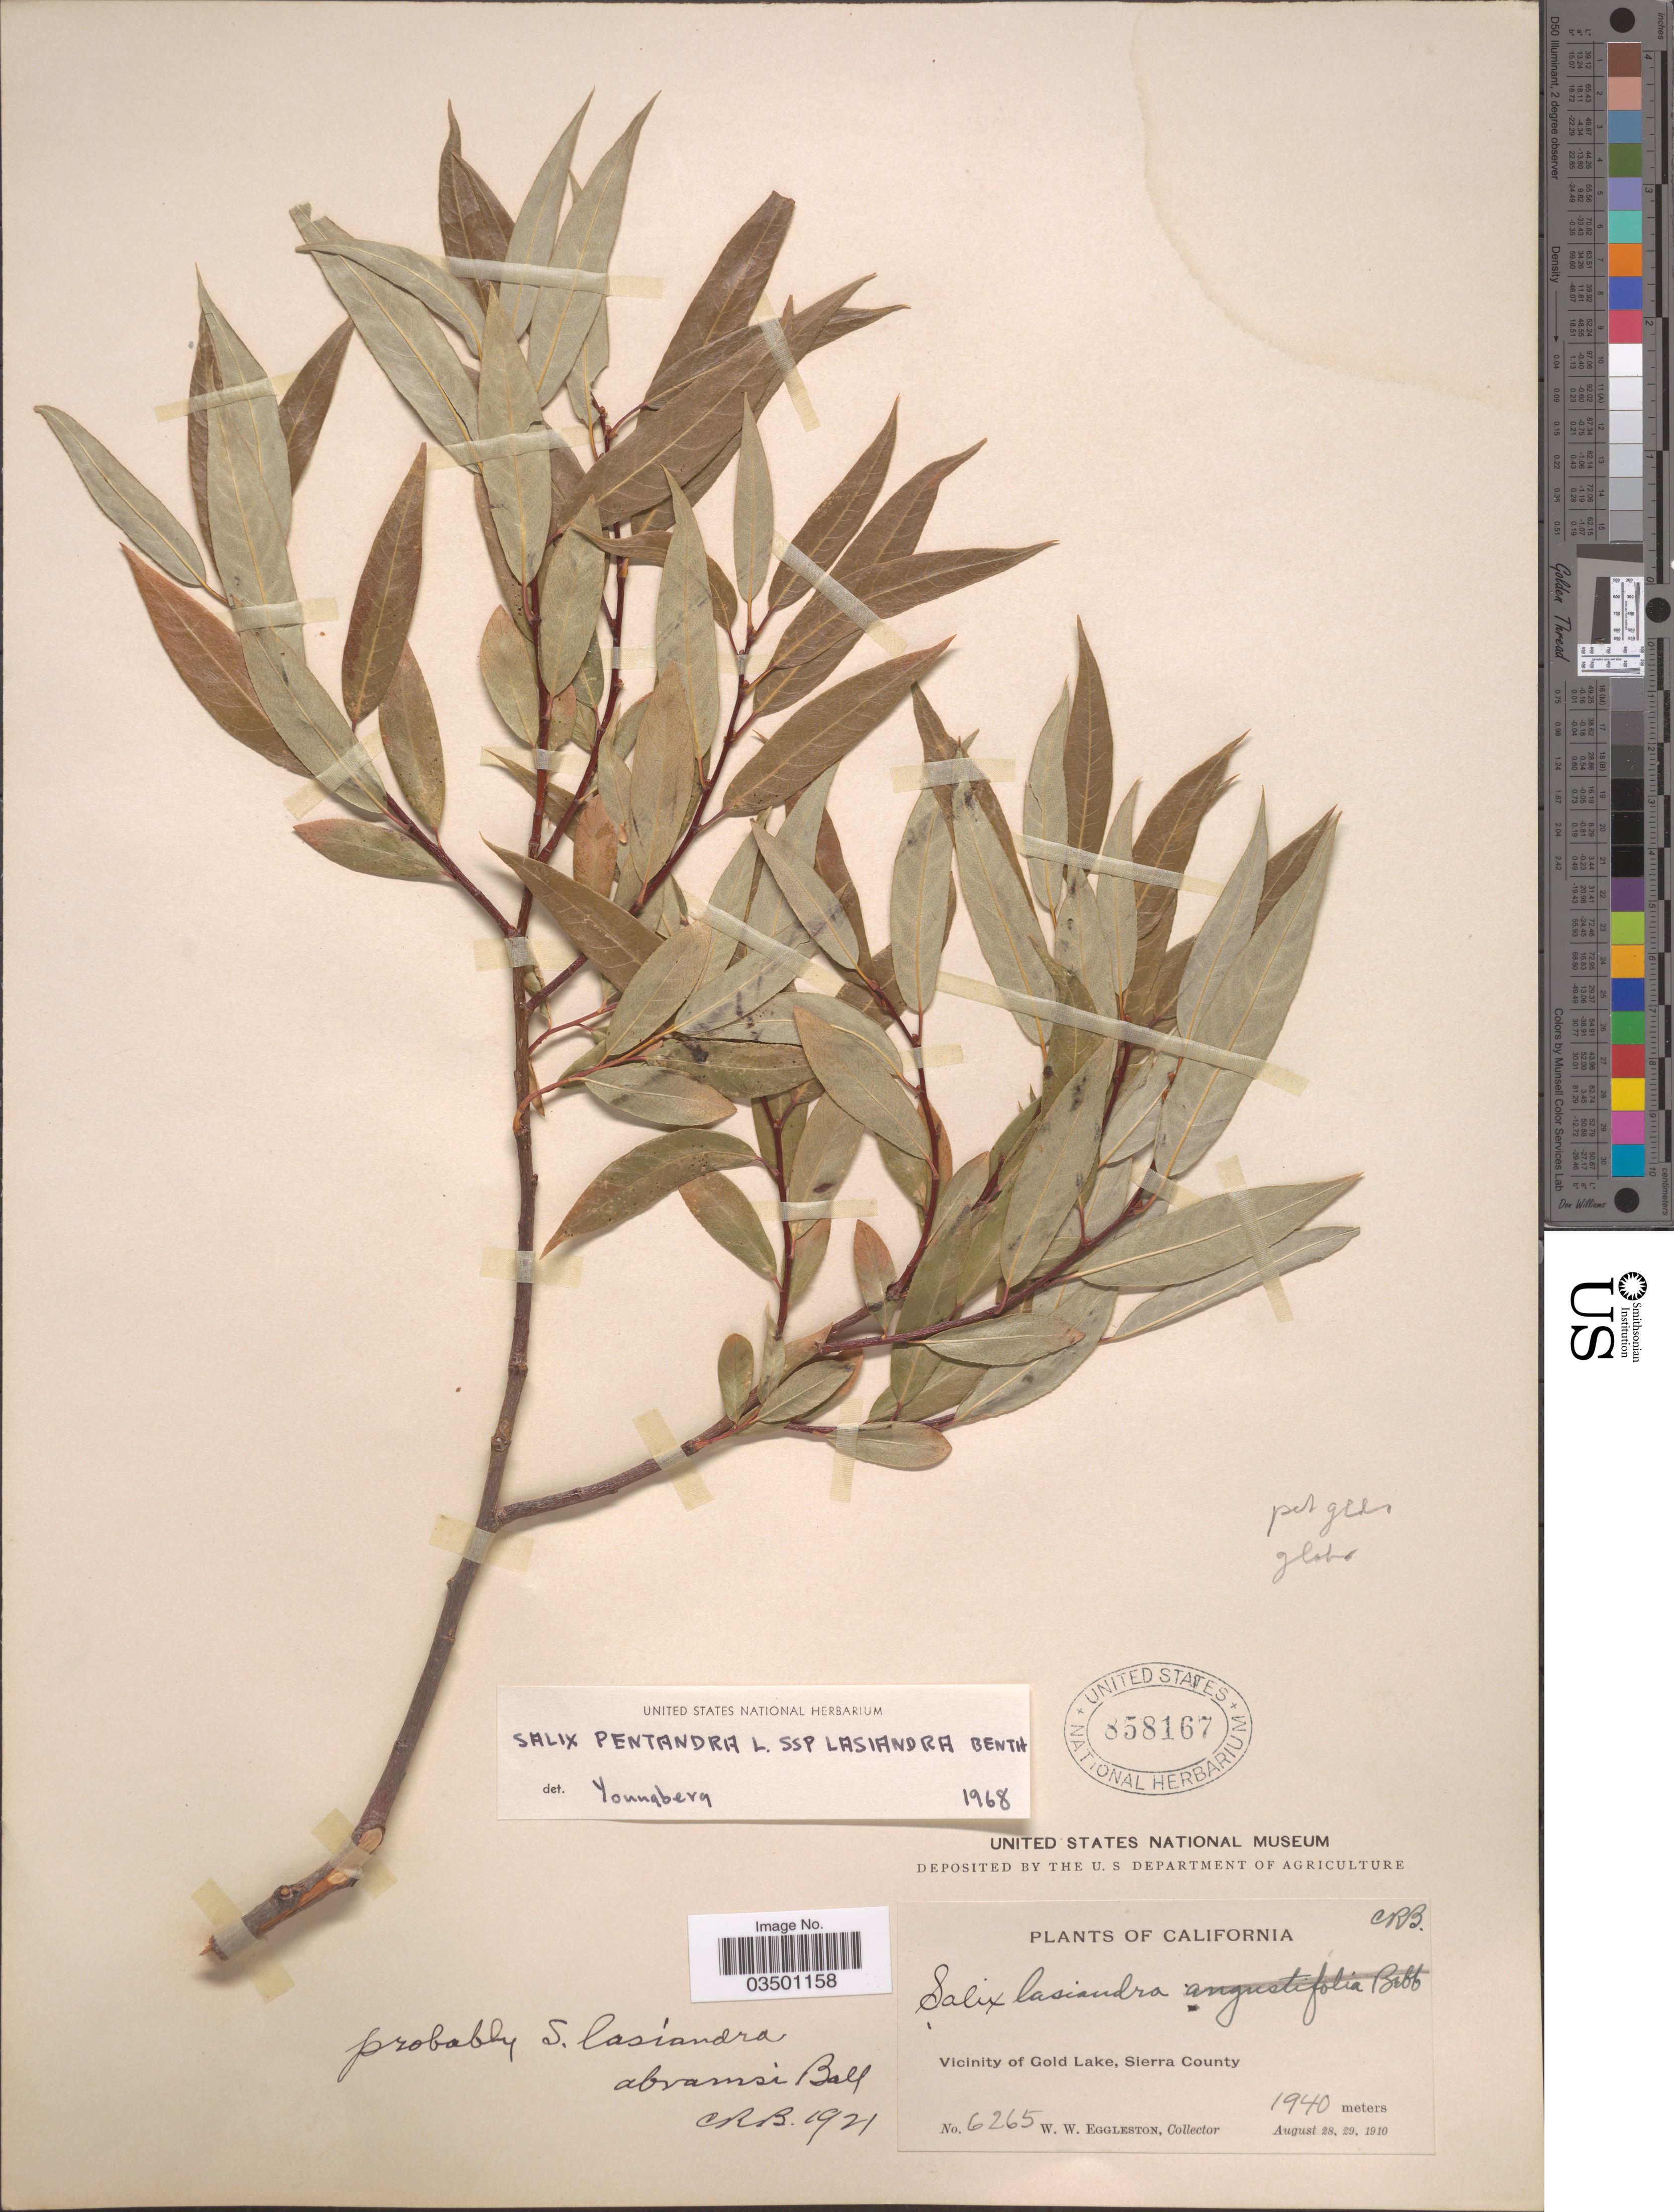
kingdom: Plantae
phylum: Tracheophyta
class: Magnoliopsida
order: Malpighiales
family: Salicaceae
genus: Salix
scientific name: Salix lasiandra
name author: Benth.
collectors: W. W. Eggleston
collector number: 6265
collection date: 1910-08-28/1910-08-29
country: United States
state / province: California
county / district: Sierra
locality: Vicinity of Gold Lake, Sierra County.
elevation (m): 1940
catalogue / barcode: US 858167